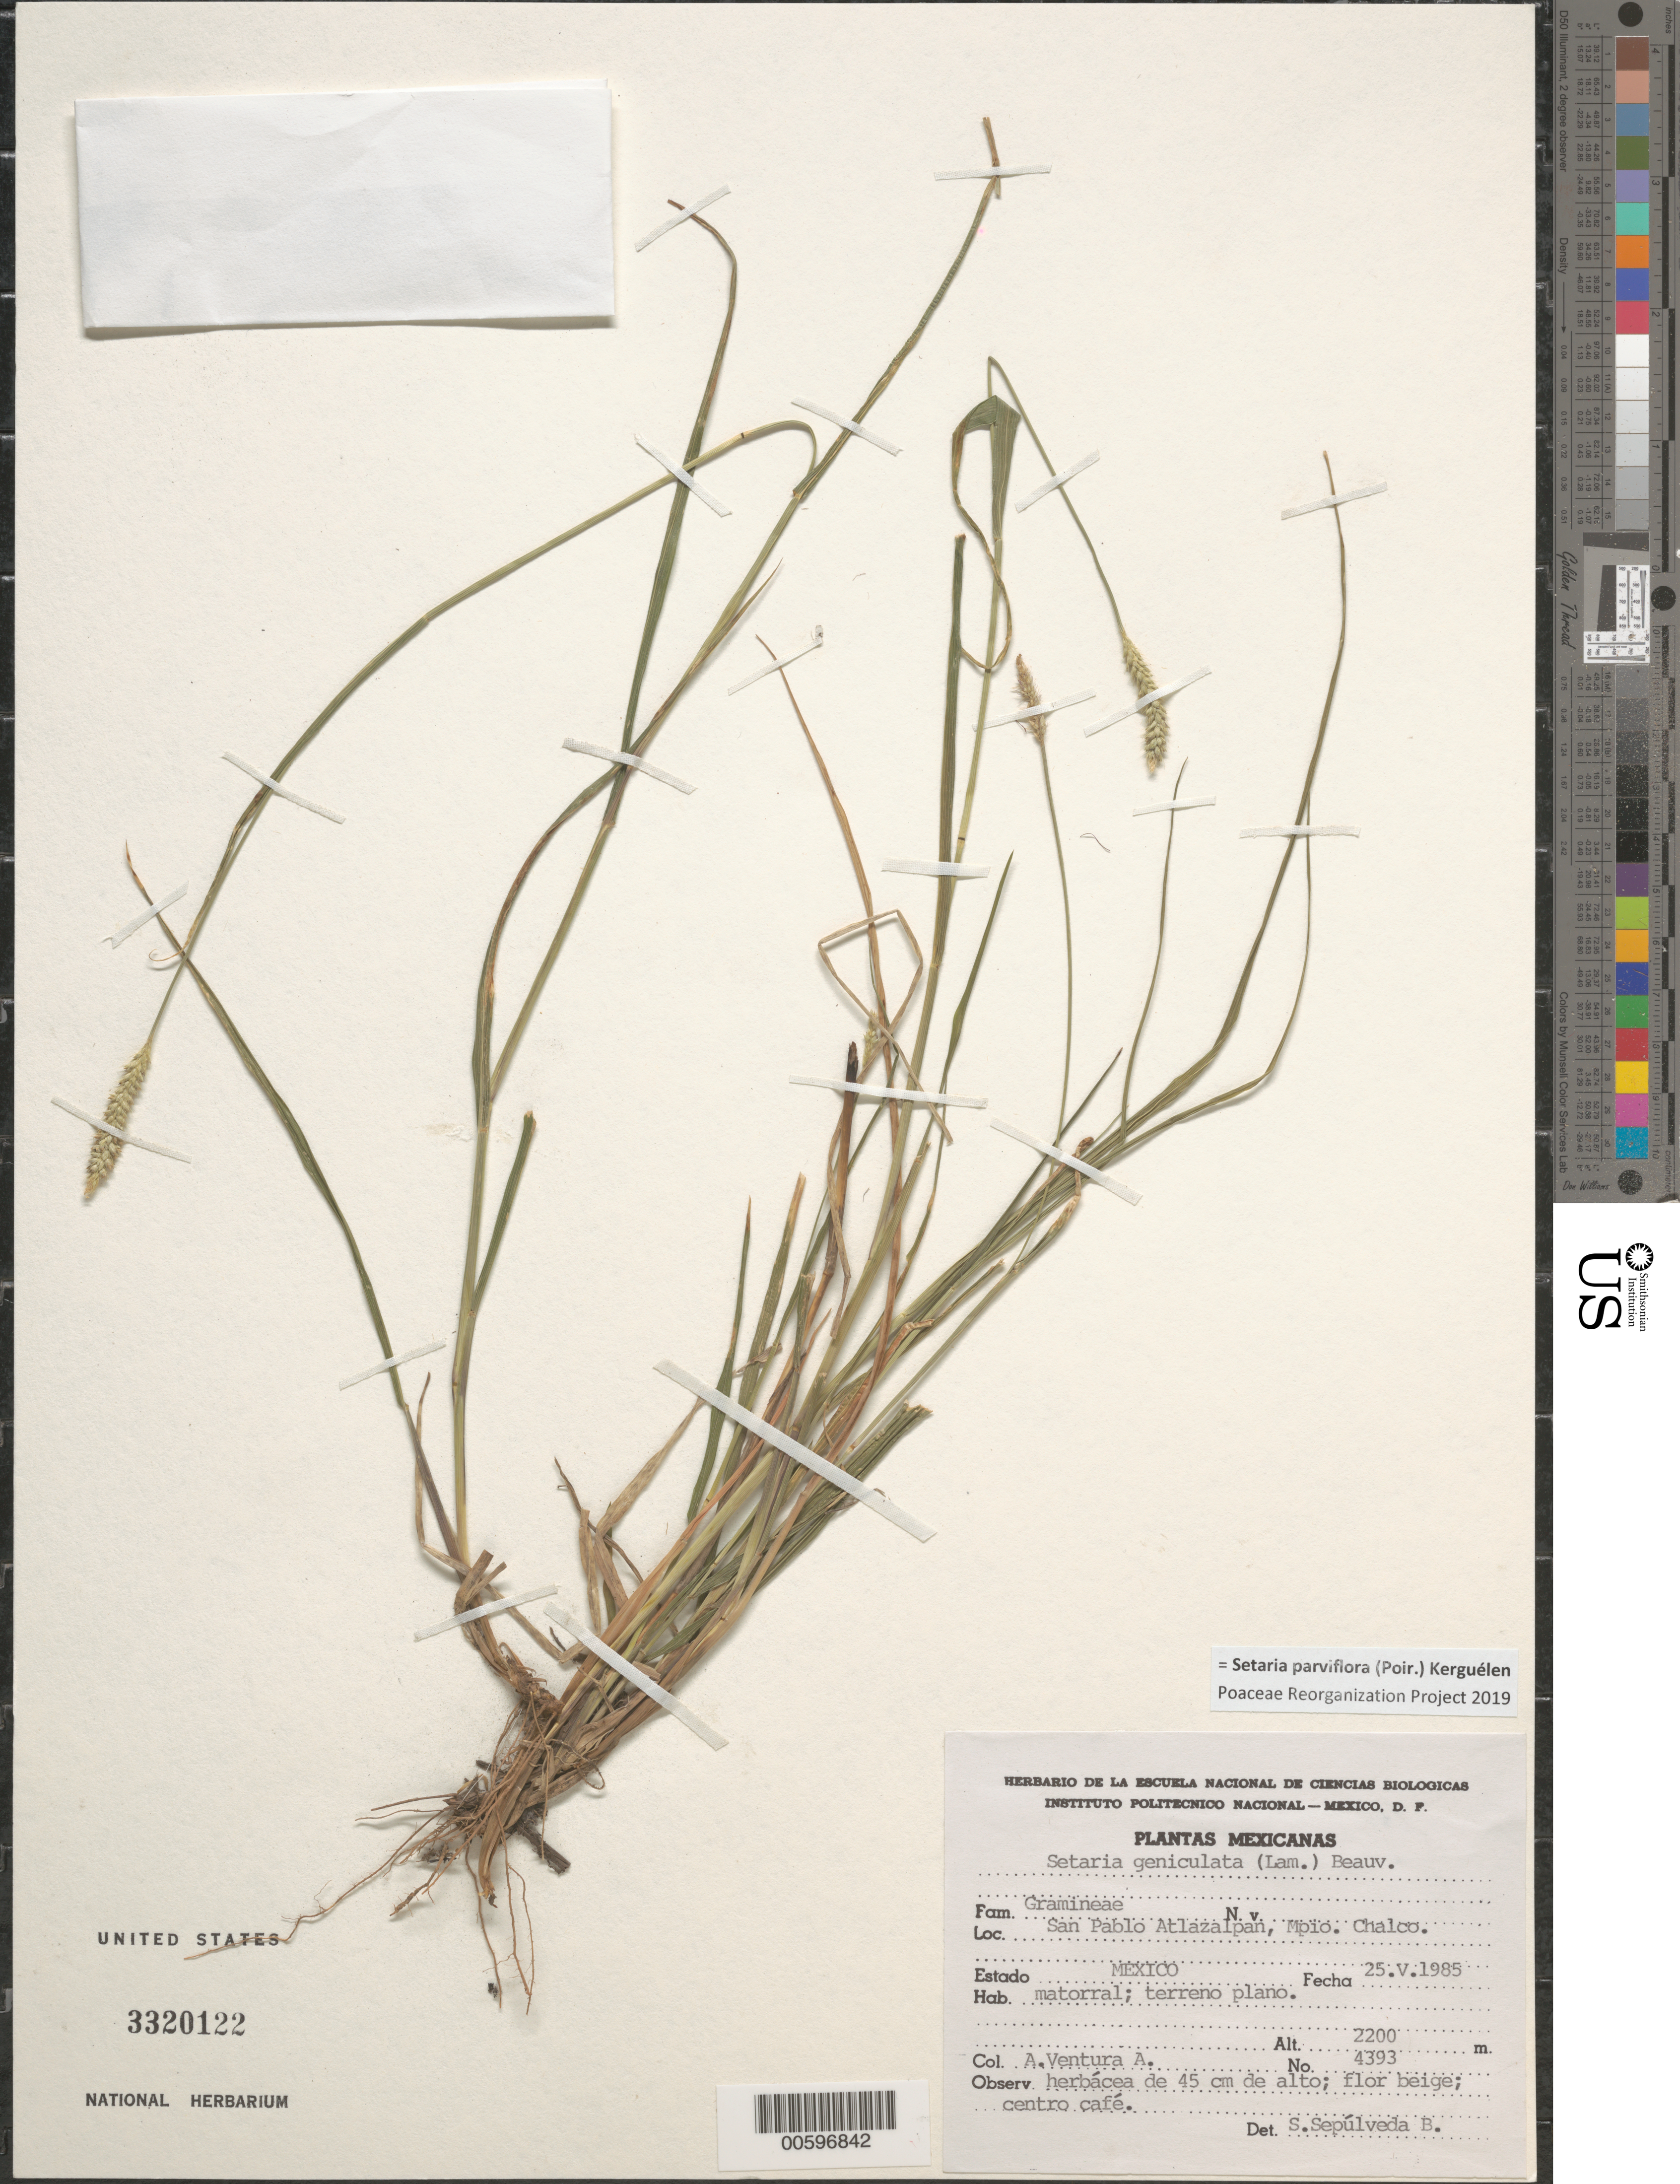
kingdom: Plantae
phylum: Tracheophyta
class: Liliopsida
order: Poales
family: Poaceae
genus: Setaria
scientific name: Setaria parviflora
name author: (Poir.) Kerguélen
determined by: Poaceae Reorganization Project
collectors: A. Ventura A.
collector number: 4393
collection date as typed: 25 May 1985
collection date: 1985-05-25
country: Mexico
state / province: México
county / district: Chalco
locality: San Pablo Atlazalpan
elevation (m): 2200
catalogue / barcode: US 3320122